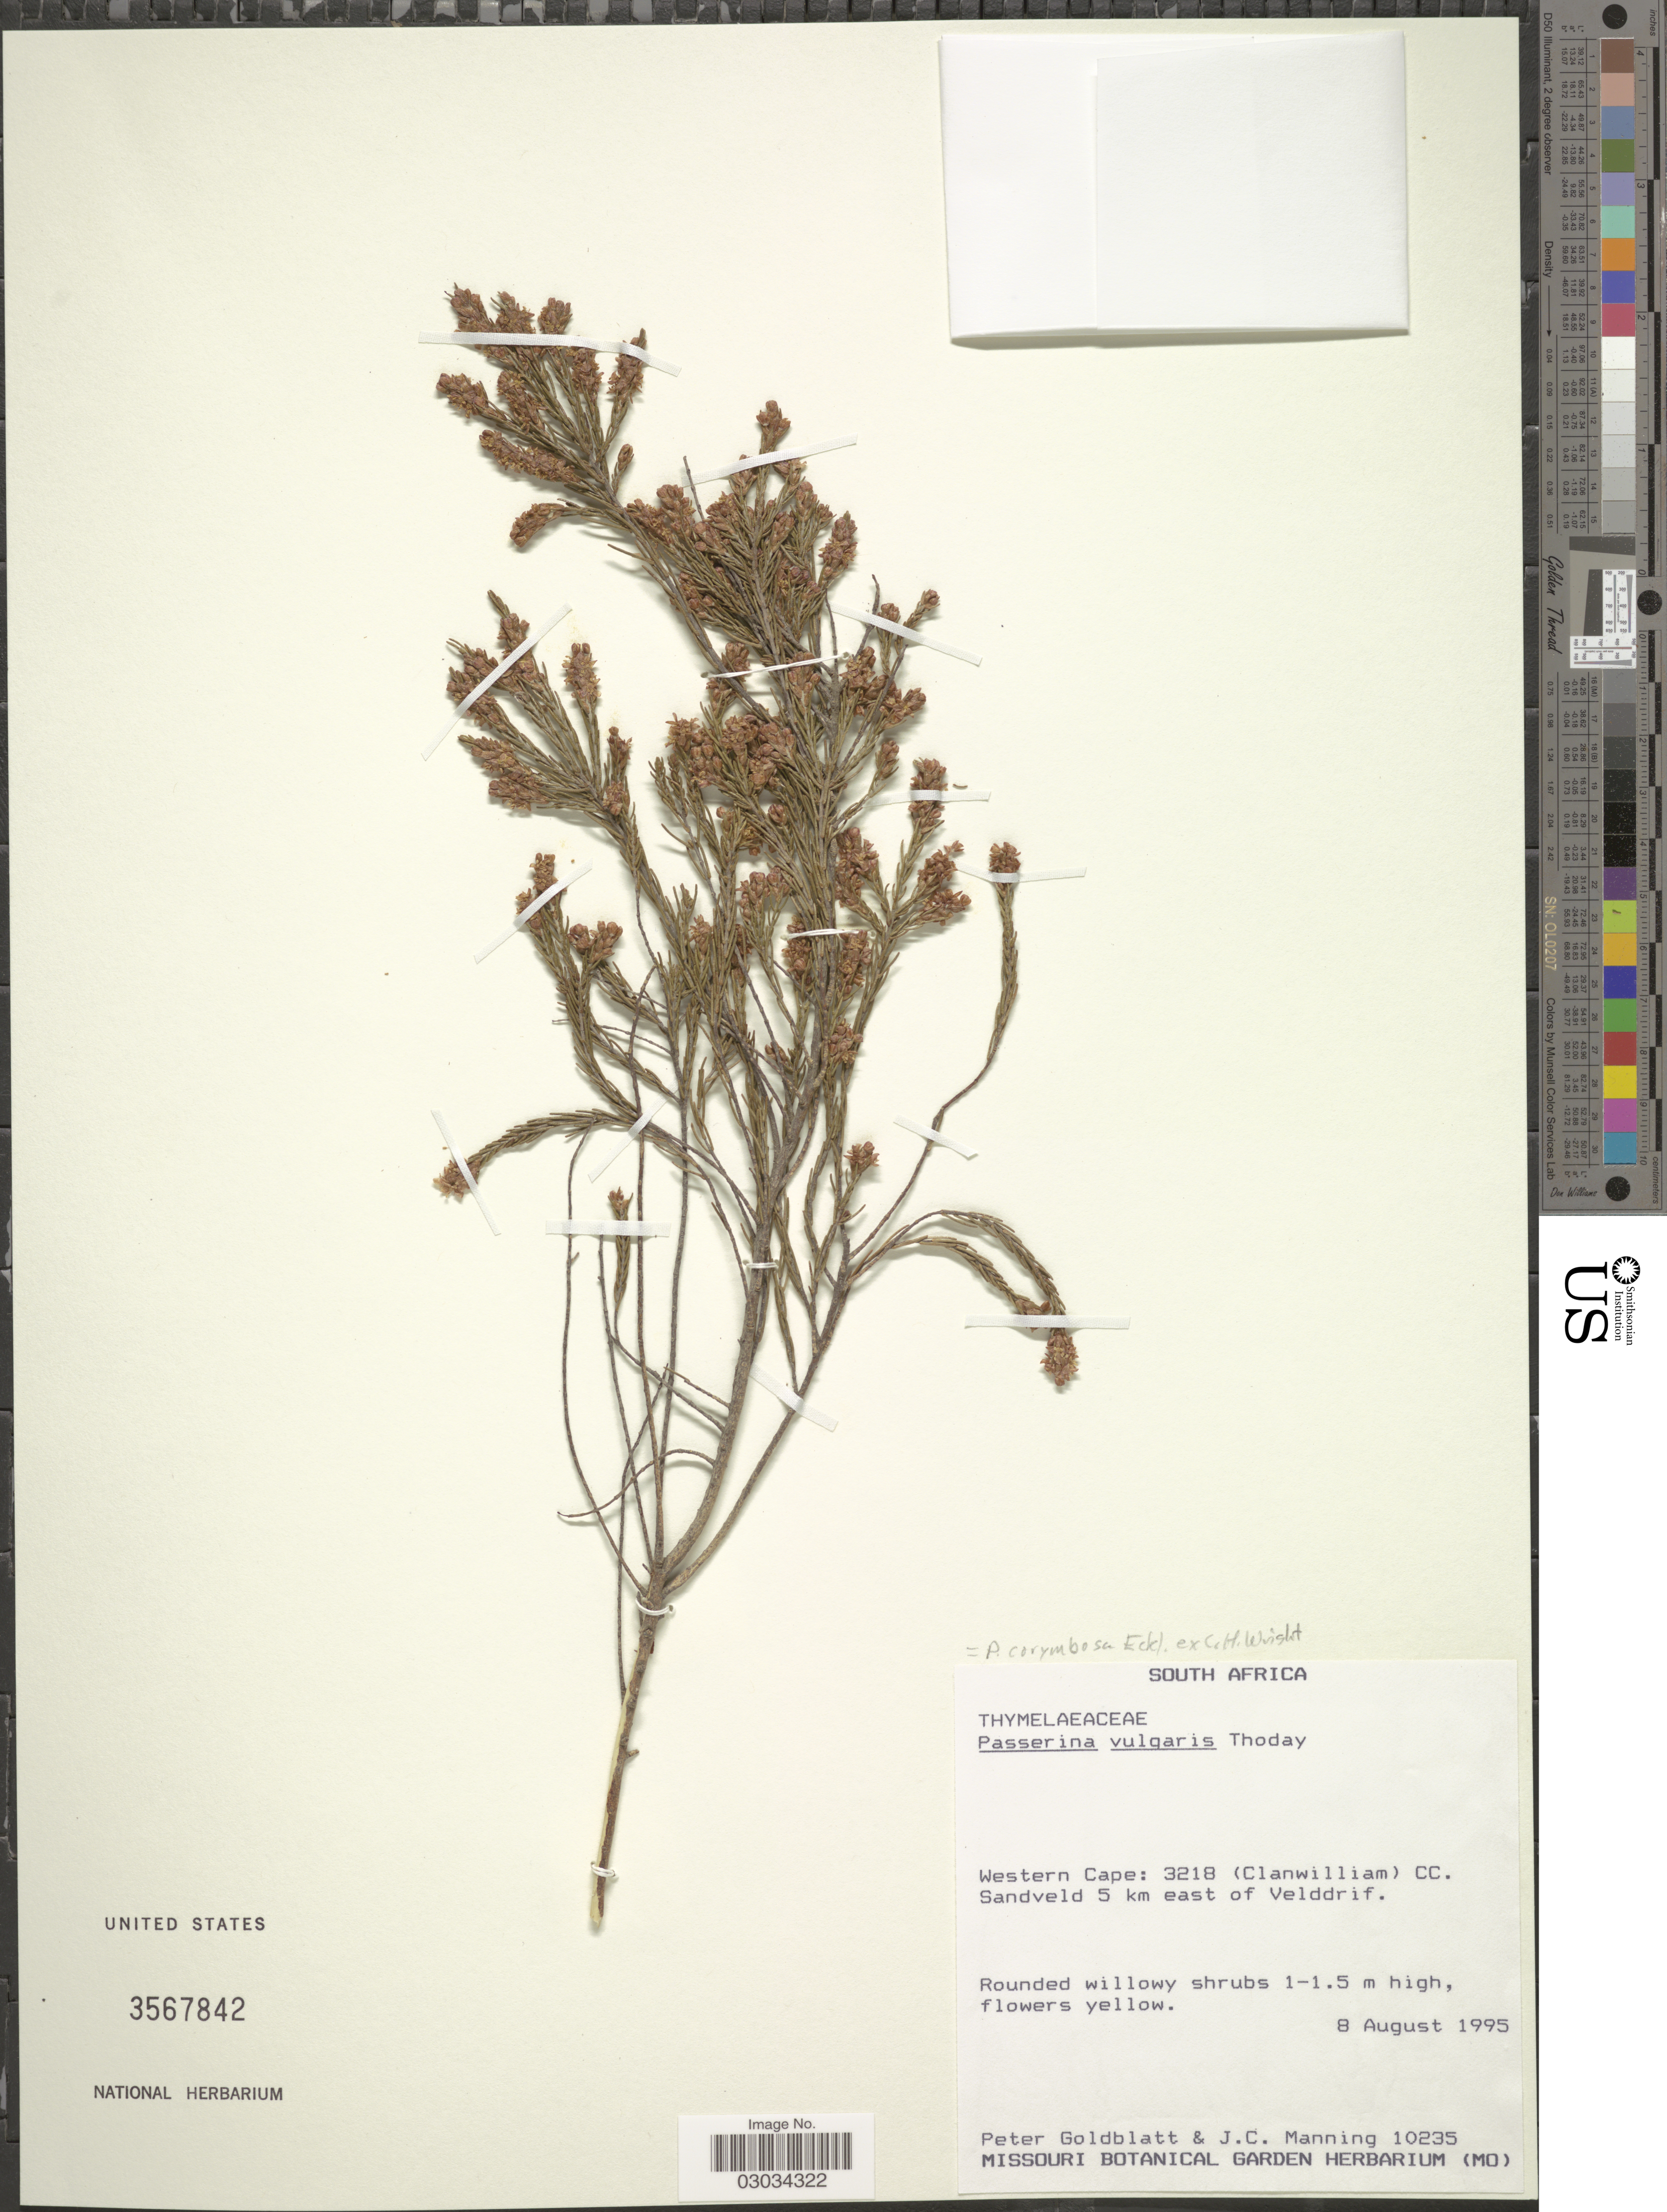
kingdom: Plantae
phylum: Tracheophyta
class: Magnoliopsida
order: Malvales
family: Thymelaeaceae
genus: Passerina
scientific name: Passerina corymbosa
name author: Eckl. ex C.H. Wright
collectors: P. Goldblatt & J. C. Manning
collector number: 10235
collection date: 1995-08-08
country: South Africa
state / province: Western Cape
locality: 3218 (Clanwilliam) CC. Sandveld 5 km east of Velddrif.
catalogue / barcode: US 3567842